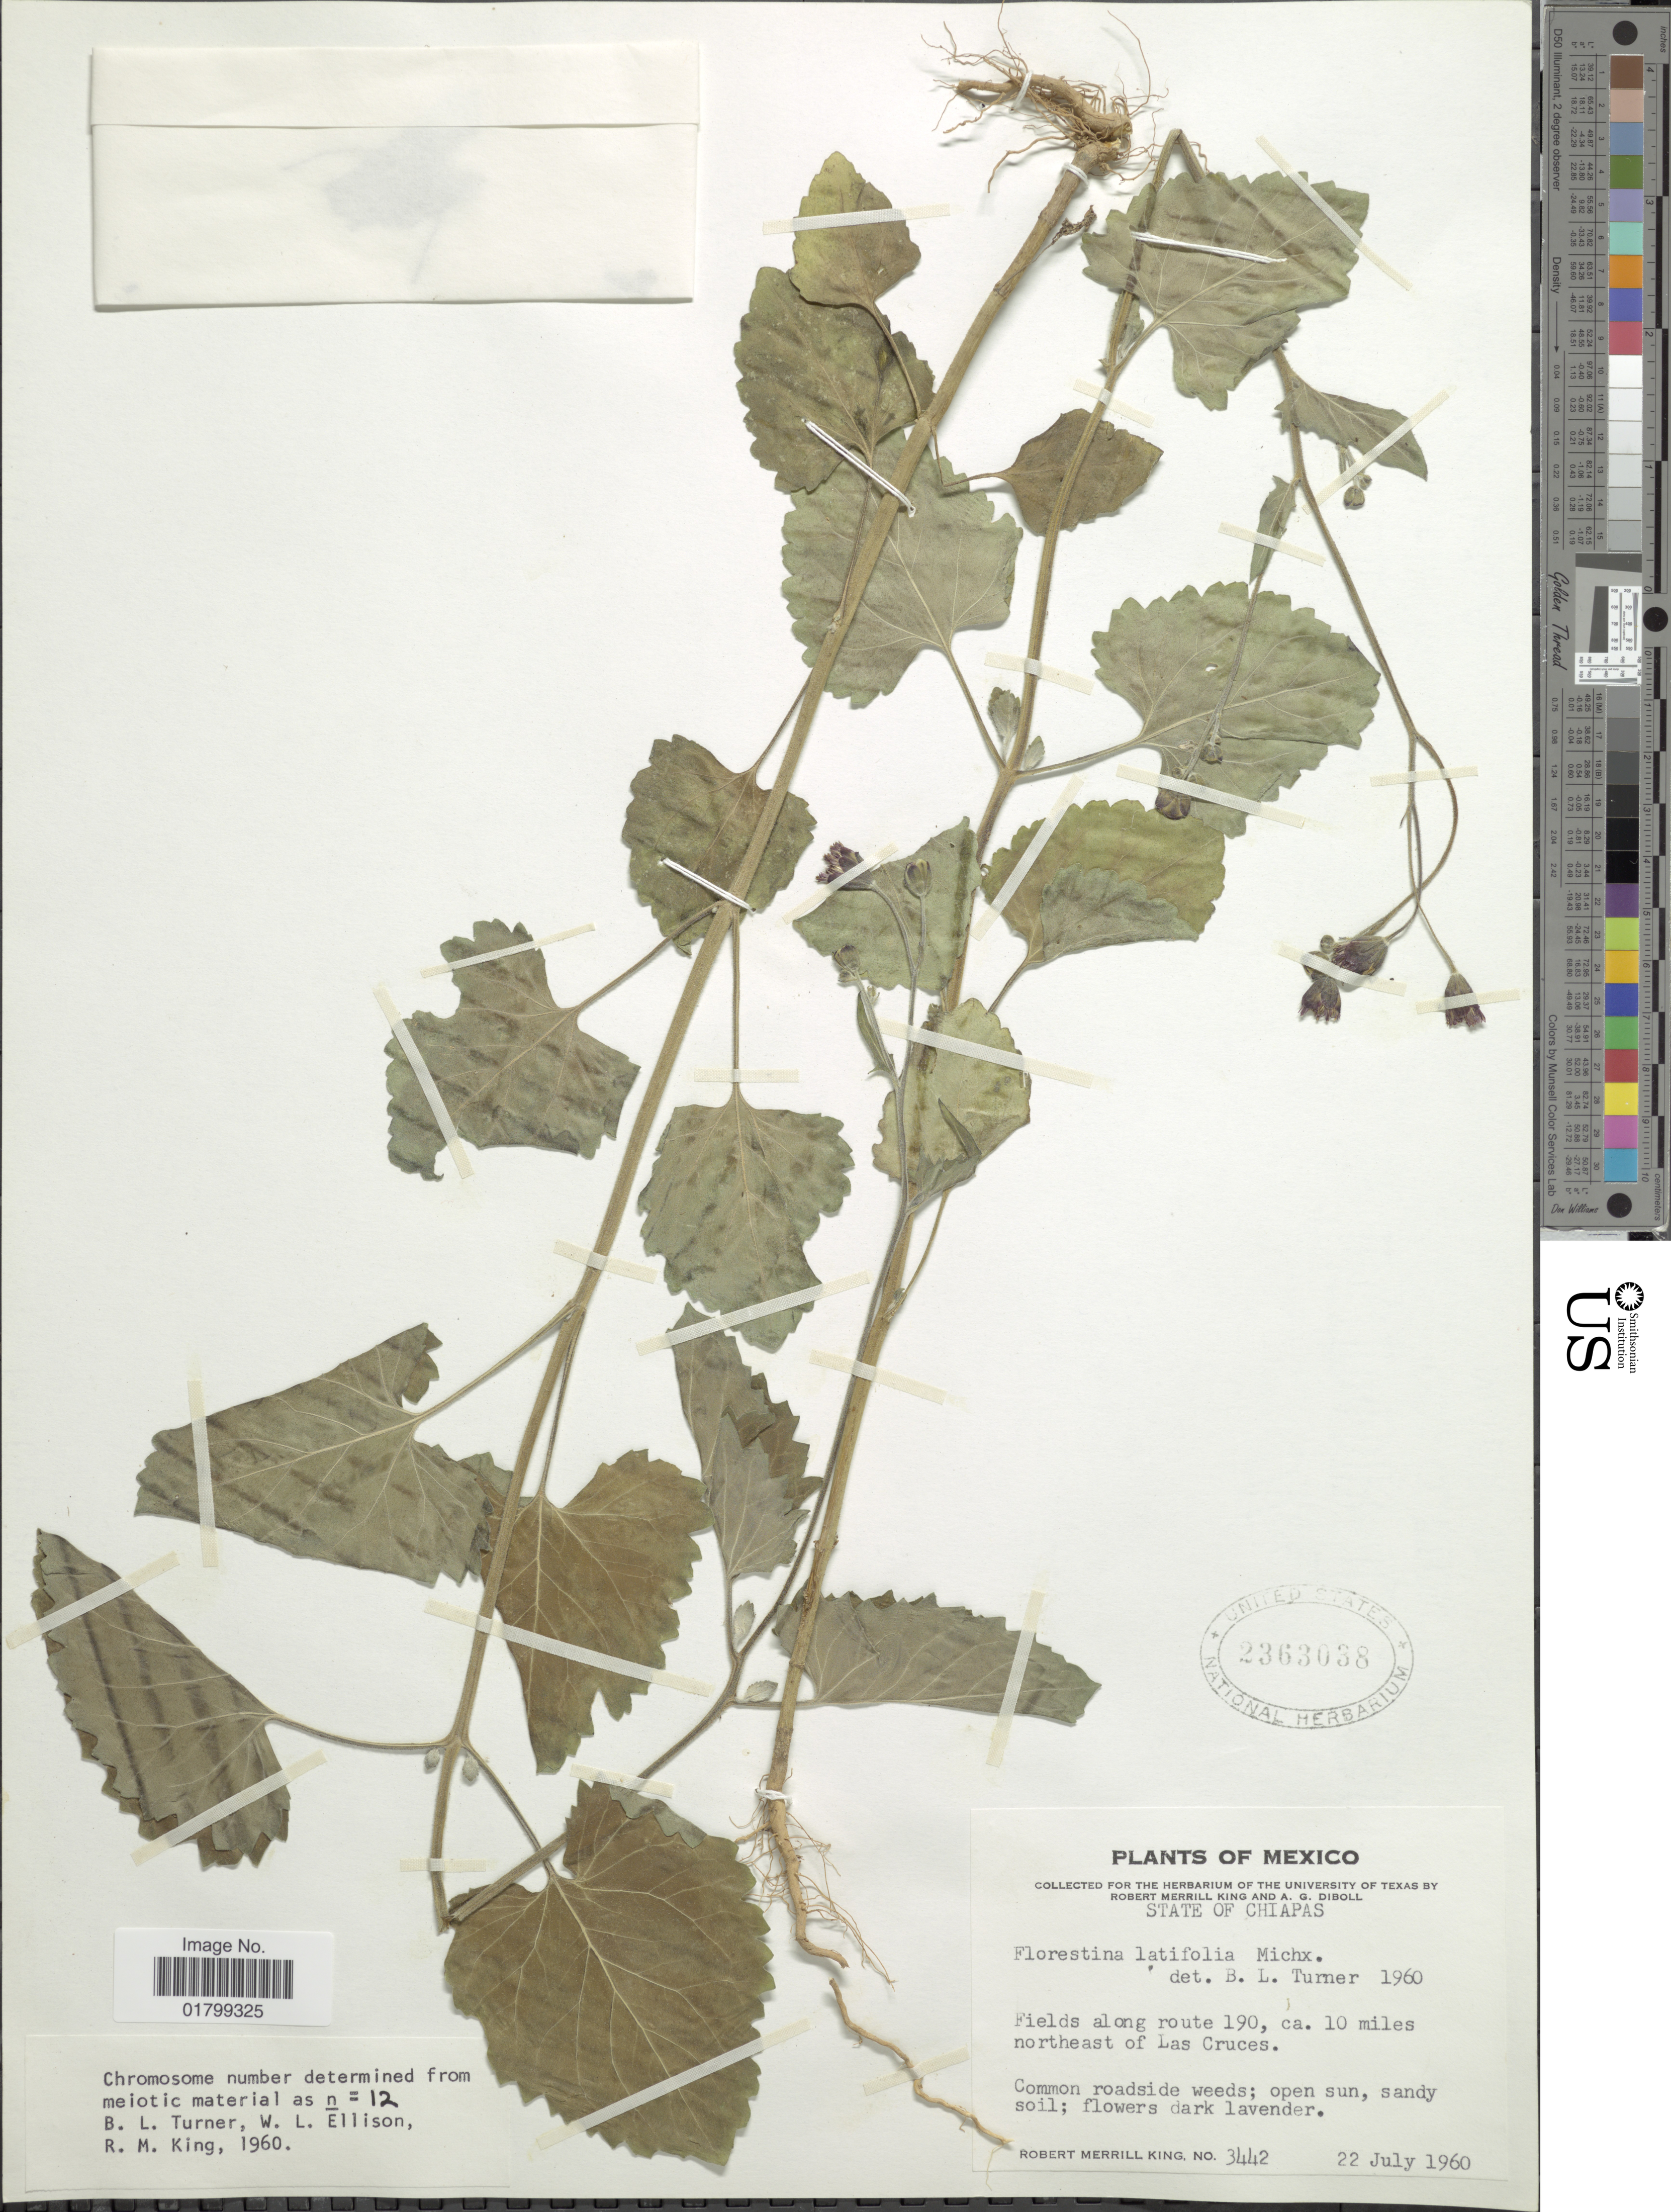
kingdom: Plantae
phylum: Tracheophyta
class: Magnoliopsida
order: Asterales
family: Asteraceae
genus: Florestina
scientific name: Florestina latifolia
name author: (DC.) Rydb.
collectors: R. M. King & A. Diboll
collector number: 3442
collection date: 1960-07-22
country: Mexico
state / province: Chiapas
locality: Fields along route 190, ca. 10 miles northeast of Las Cruces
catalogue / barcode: US 2363038